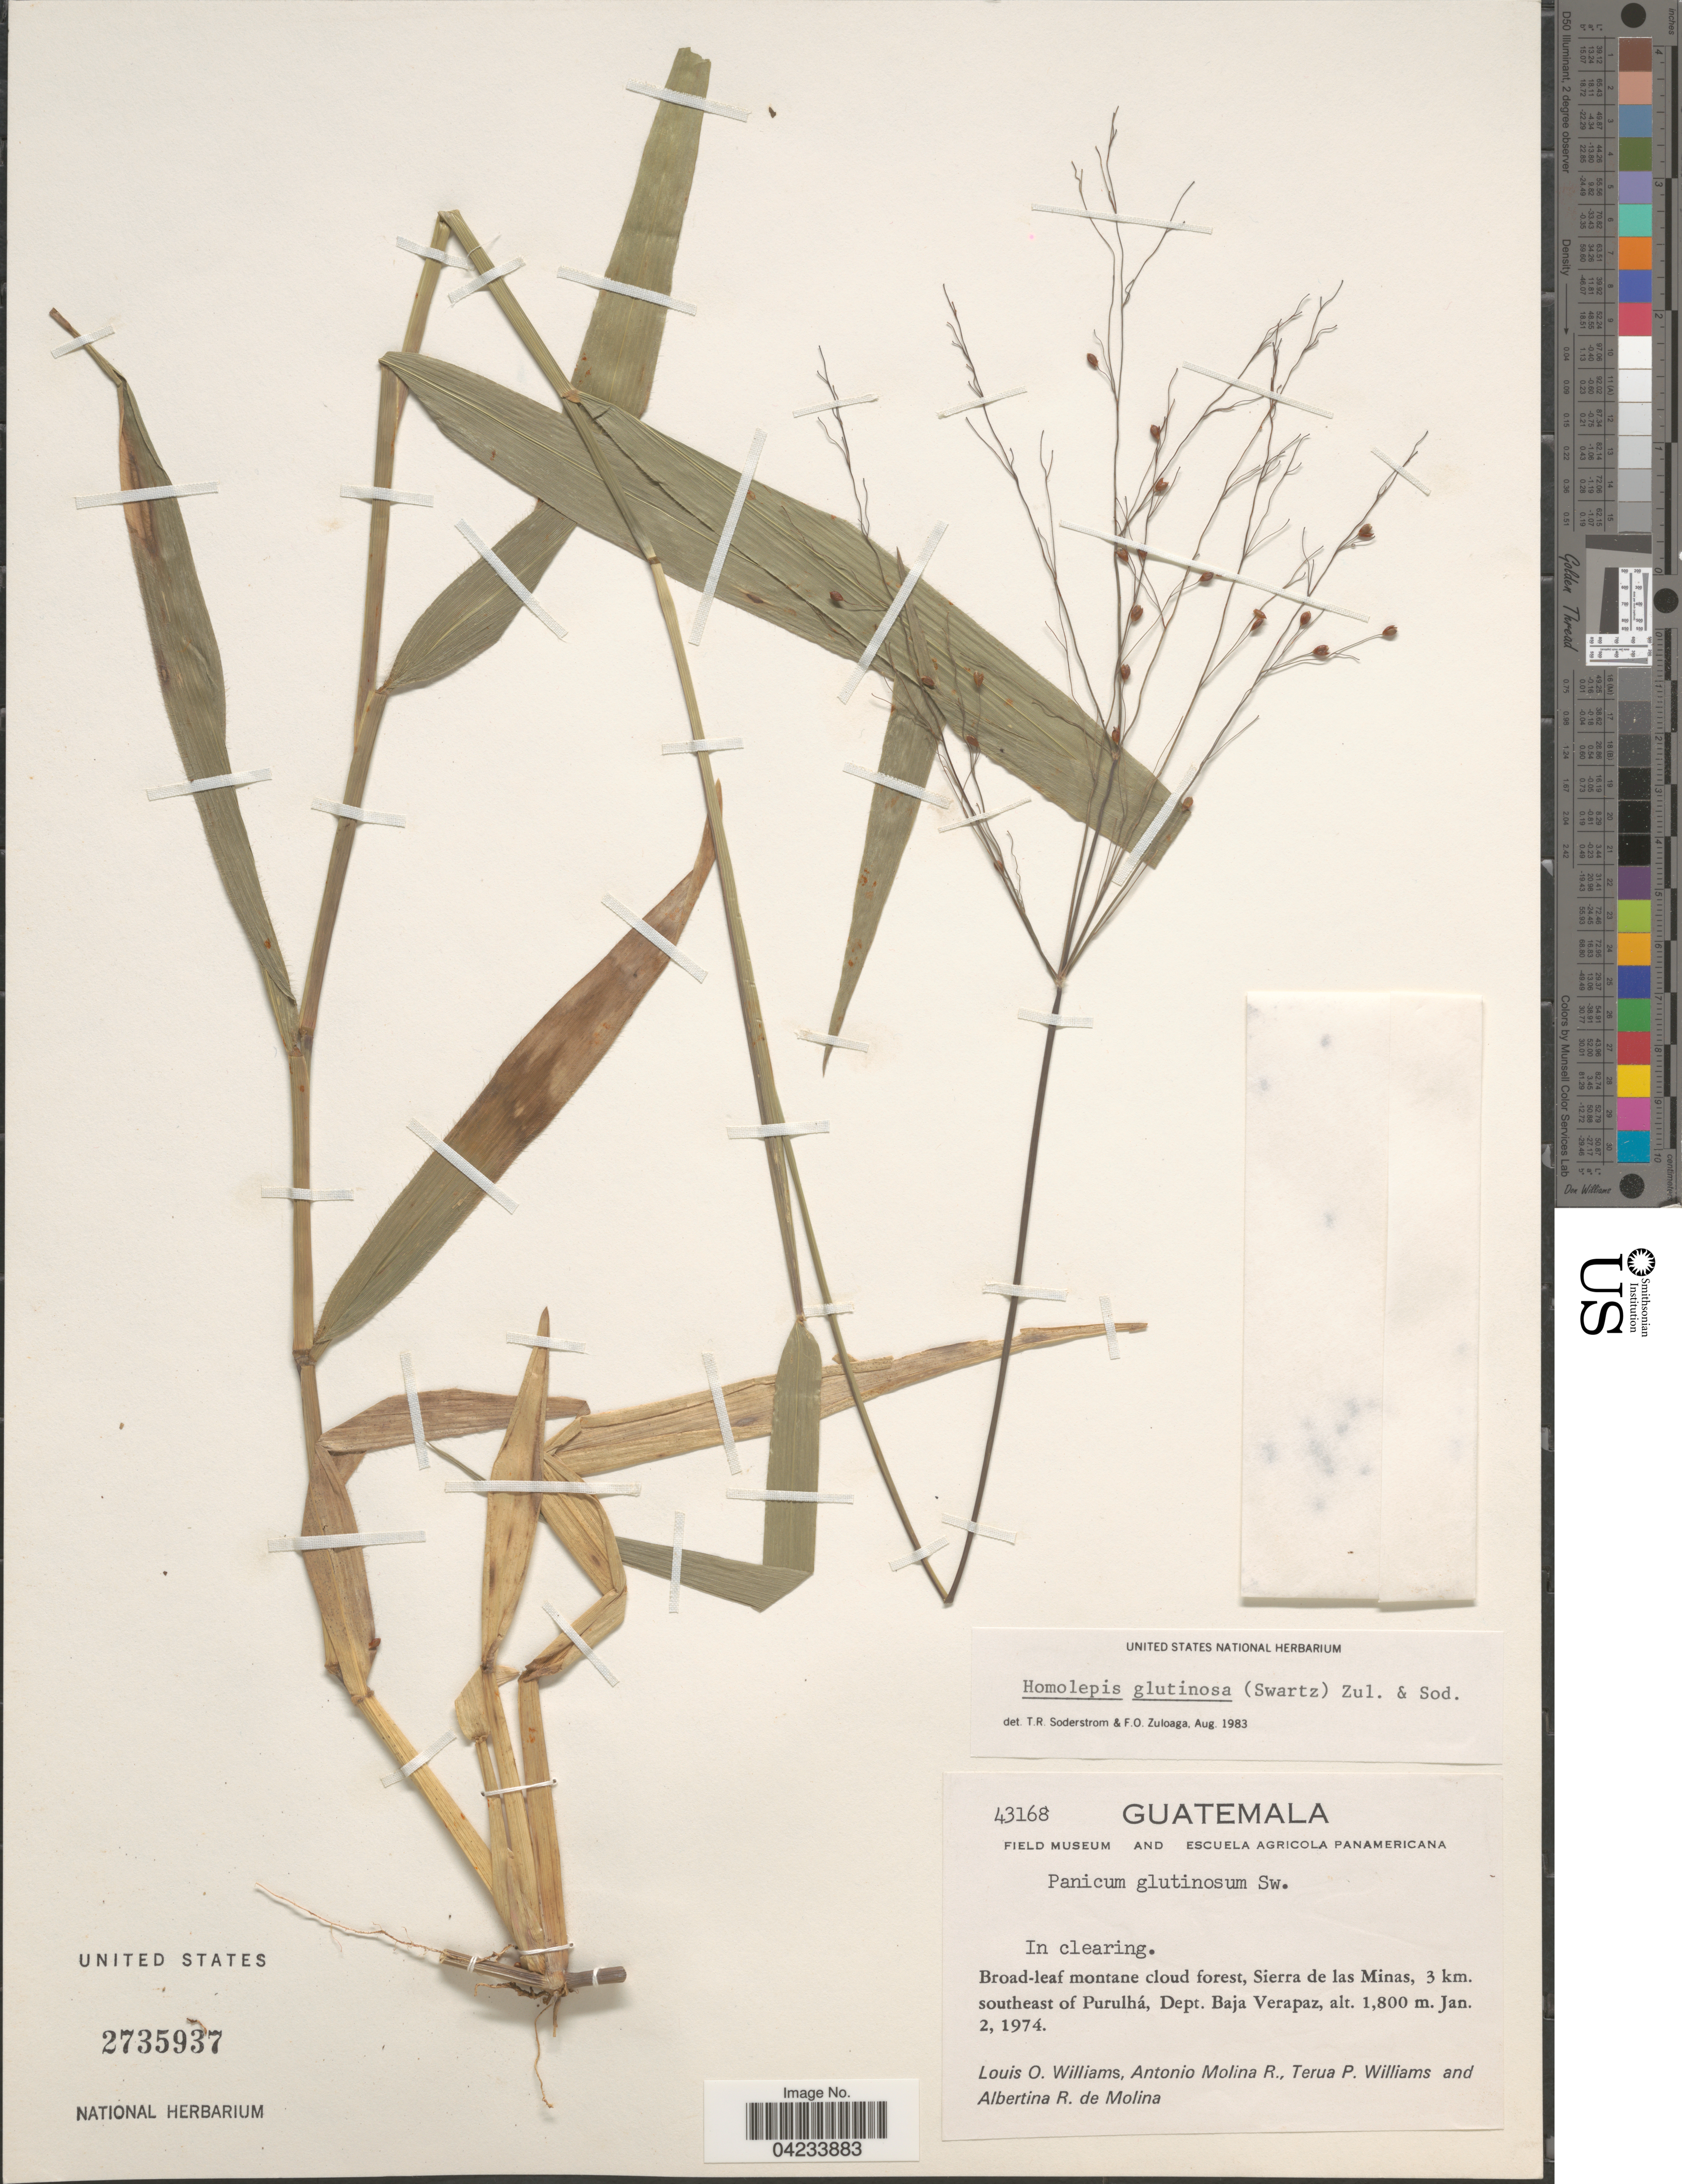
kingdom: Plantae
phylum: Tracheophyta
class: Liliopsida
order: Poales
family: Poaceae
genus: Homolepis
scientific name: Homolepis glutinosa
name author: (Sw.) Zuloaga & Soderstr.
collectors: L. O. Williams, A. Molina R., T. P. Williams & A. R. Molina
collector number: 43168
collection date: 1974-01-02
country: Guatemala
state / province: Baja Verapaz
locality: Broad-leaf montane cloud forest, Sierra de las Minas, 3 km. southeast of Purulhá, Dept. Baja Verapaz.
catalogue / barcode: US 2735937